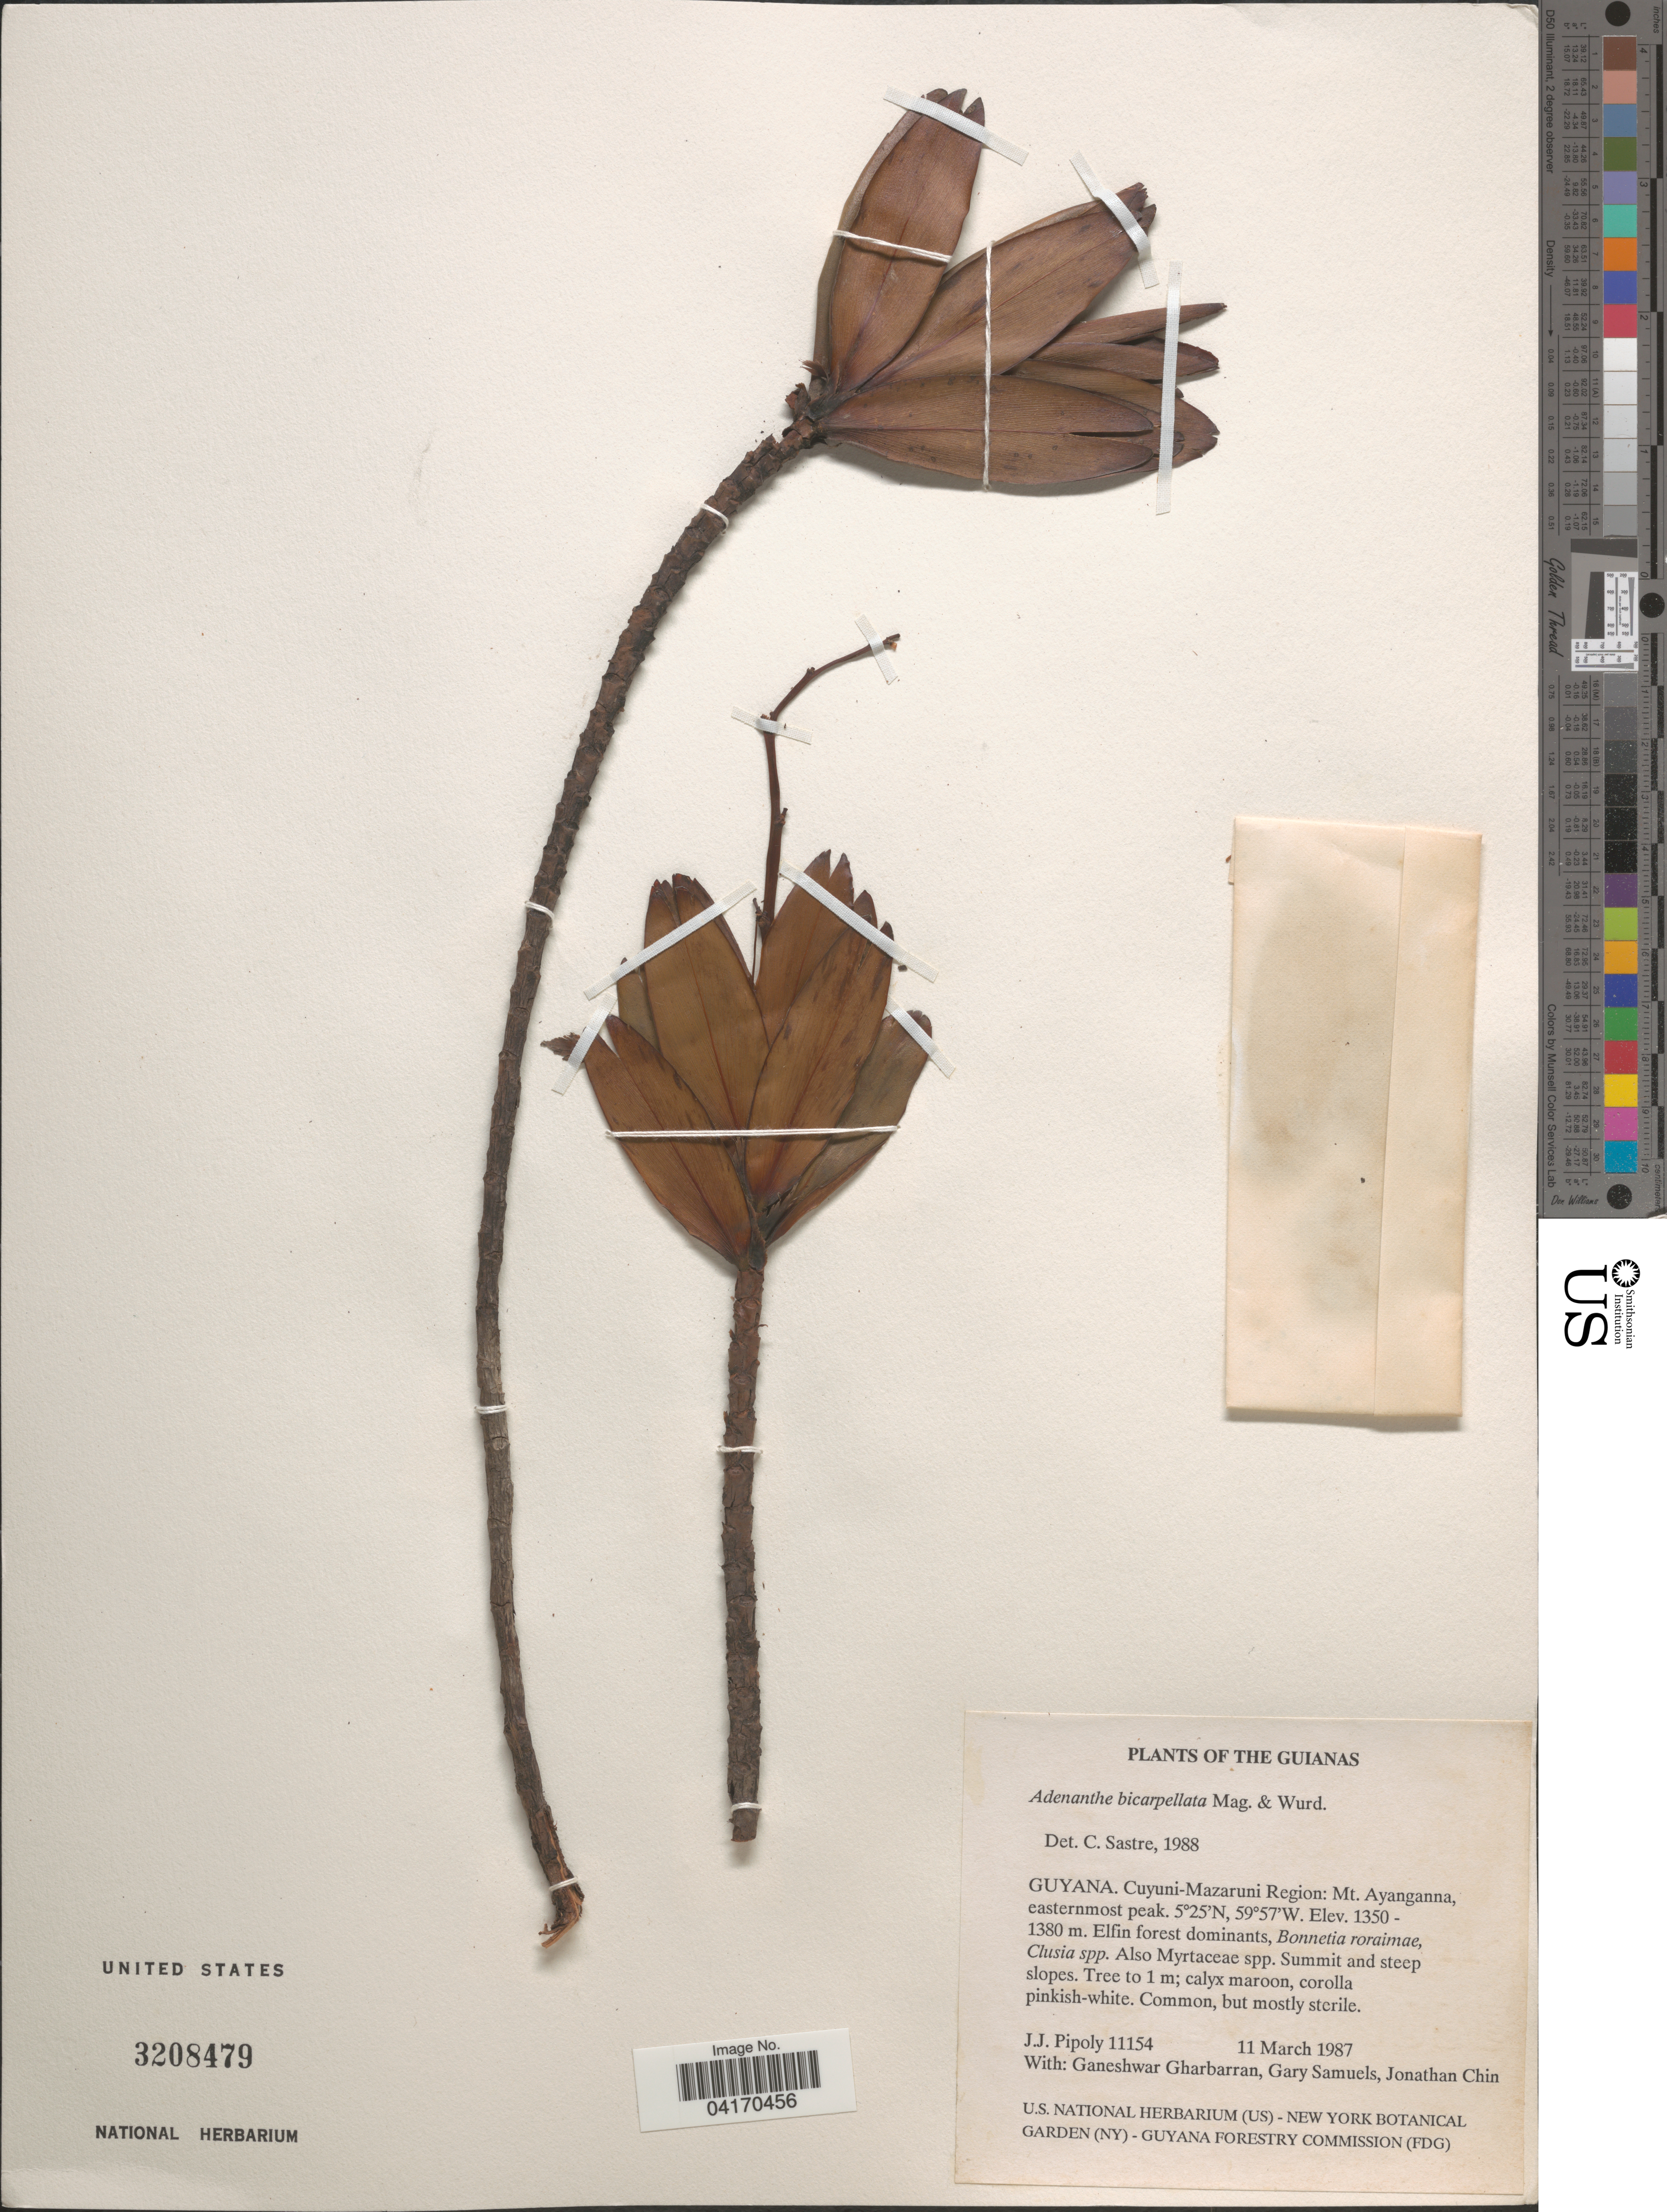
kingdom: Plantae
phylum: Tracheophyta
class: Magnoliopsida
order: Malpighiales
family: Ochnaceae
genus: Tyleria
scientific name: Tyleria bicarpellata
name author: (Maguire et al.) M.C.E. Amaral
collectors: J. J. Pipoly, G. Gharbarran, G. Samuels & J. Chin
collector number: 11154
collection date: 1987-03-11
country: Guyana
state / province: Cuyuni-Mazaruni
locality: The Guianas. Cuyuni-Mazaruni Region: Mt. Ayanganna, easternmost peak.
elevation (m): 1350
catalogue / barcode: US 3208479